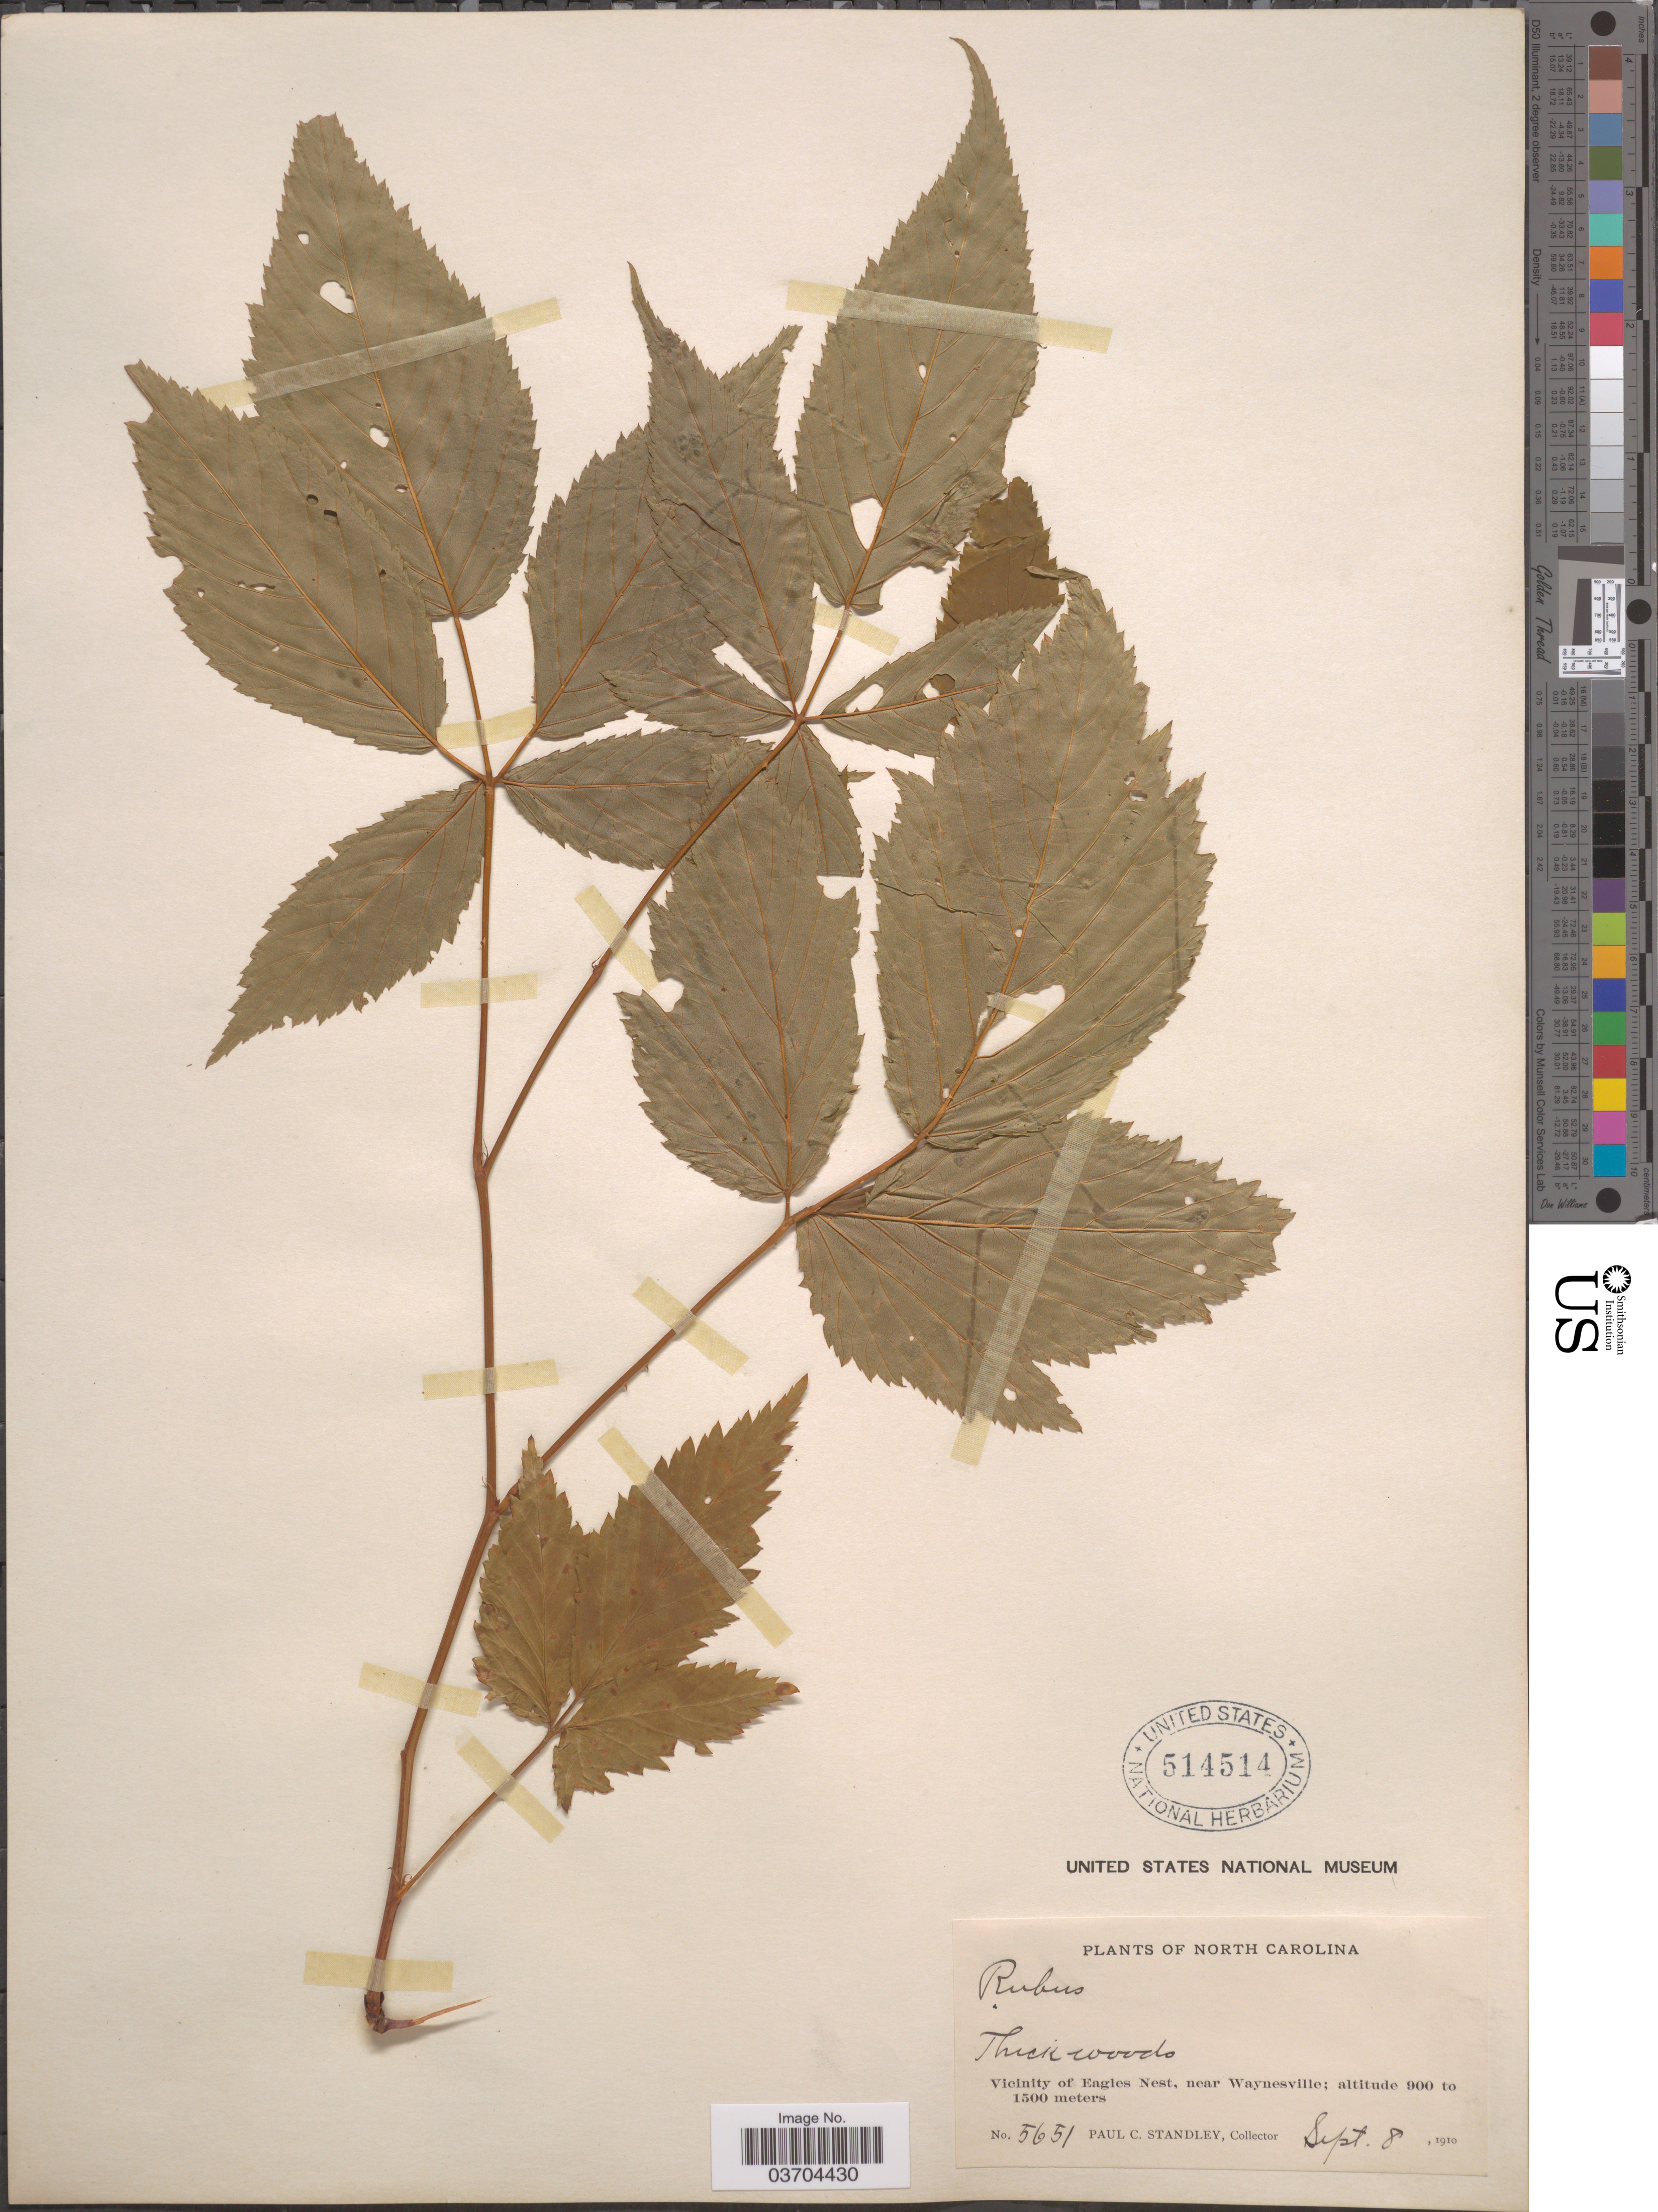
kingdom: Plantae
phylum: Tracheophyta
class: Magnoliopsida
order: Rosales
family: Rosaceae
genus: Rubus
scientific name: Rubus canadensis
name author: L.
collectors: P. C. Standley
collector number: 5651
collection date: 1910-09-08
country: United States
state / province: North Carolina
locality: Vicinity of Eagles Nest, near Waynesville.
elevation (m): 900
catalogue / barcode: US 514514